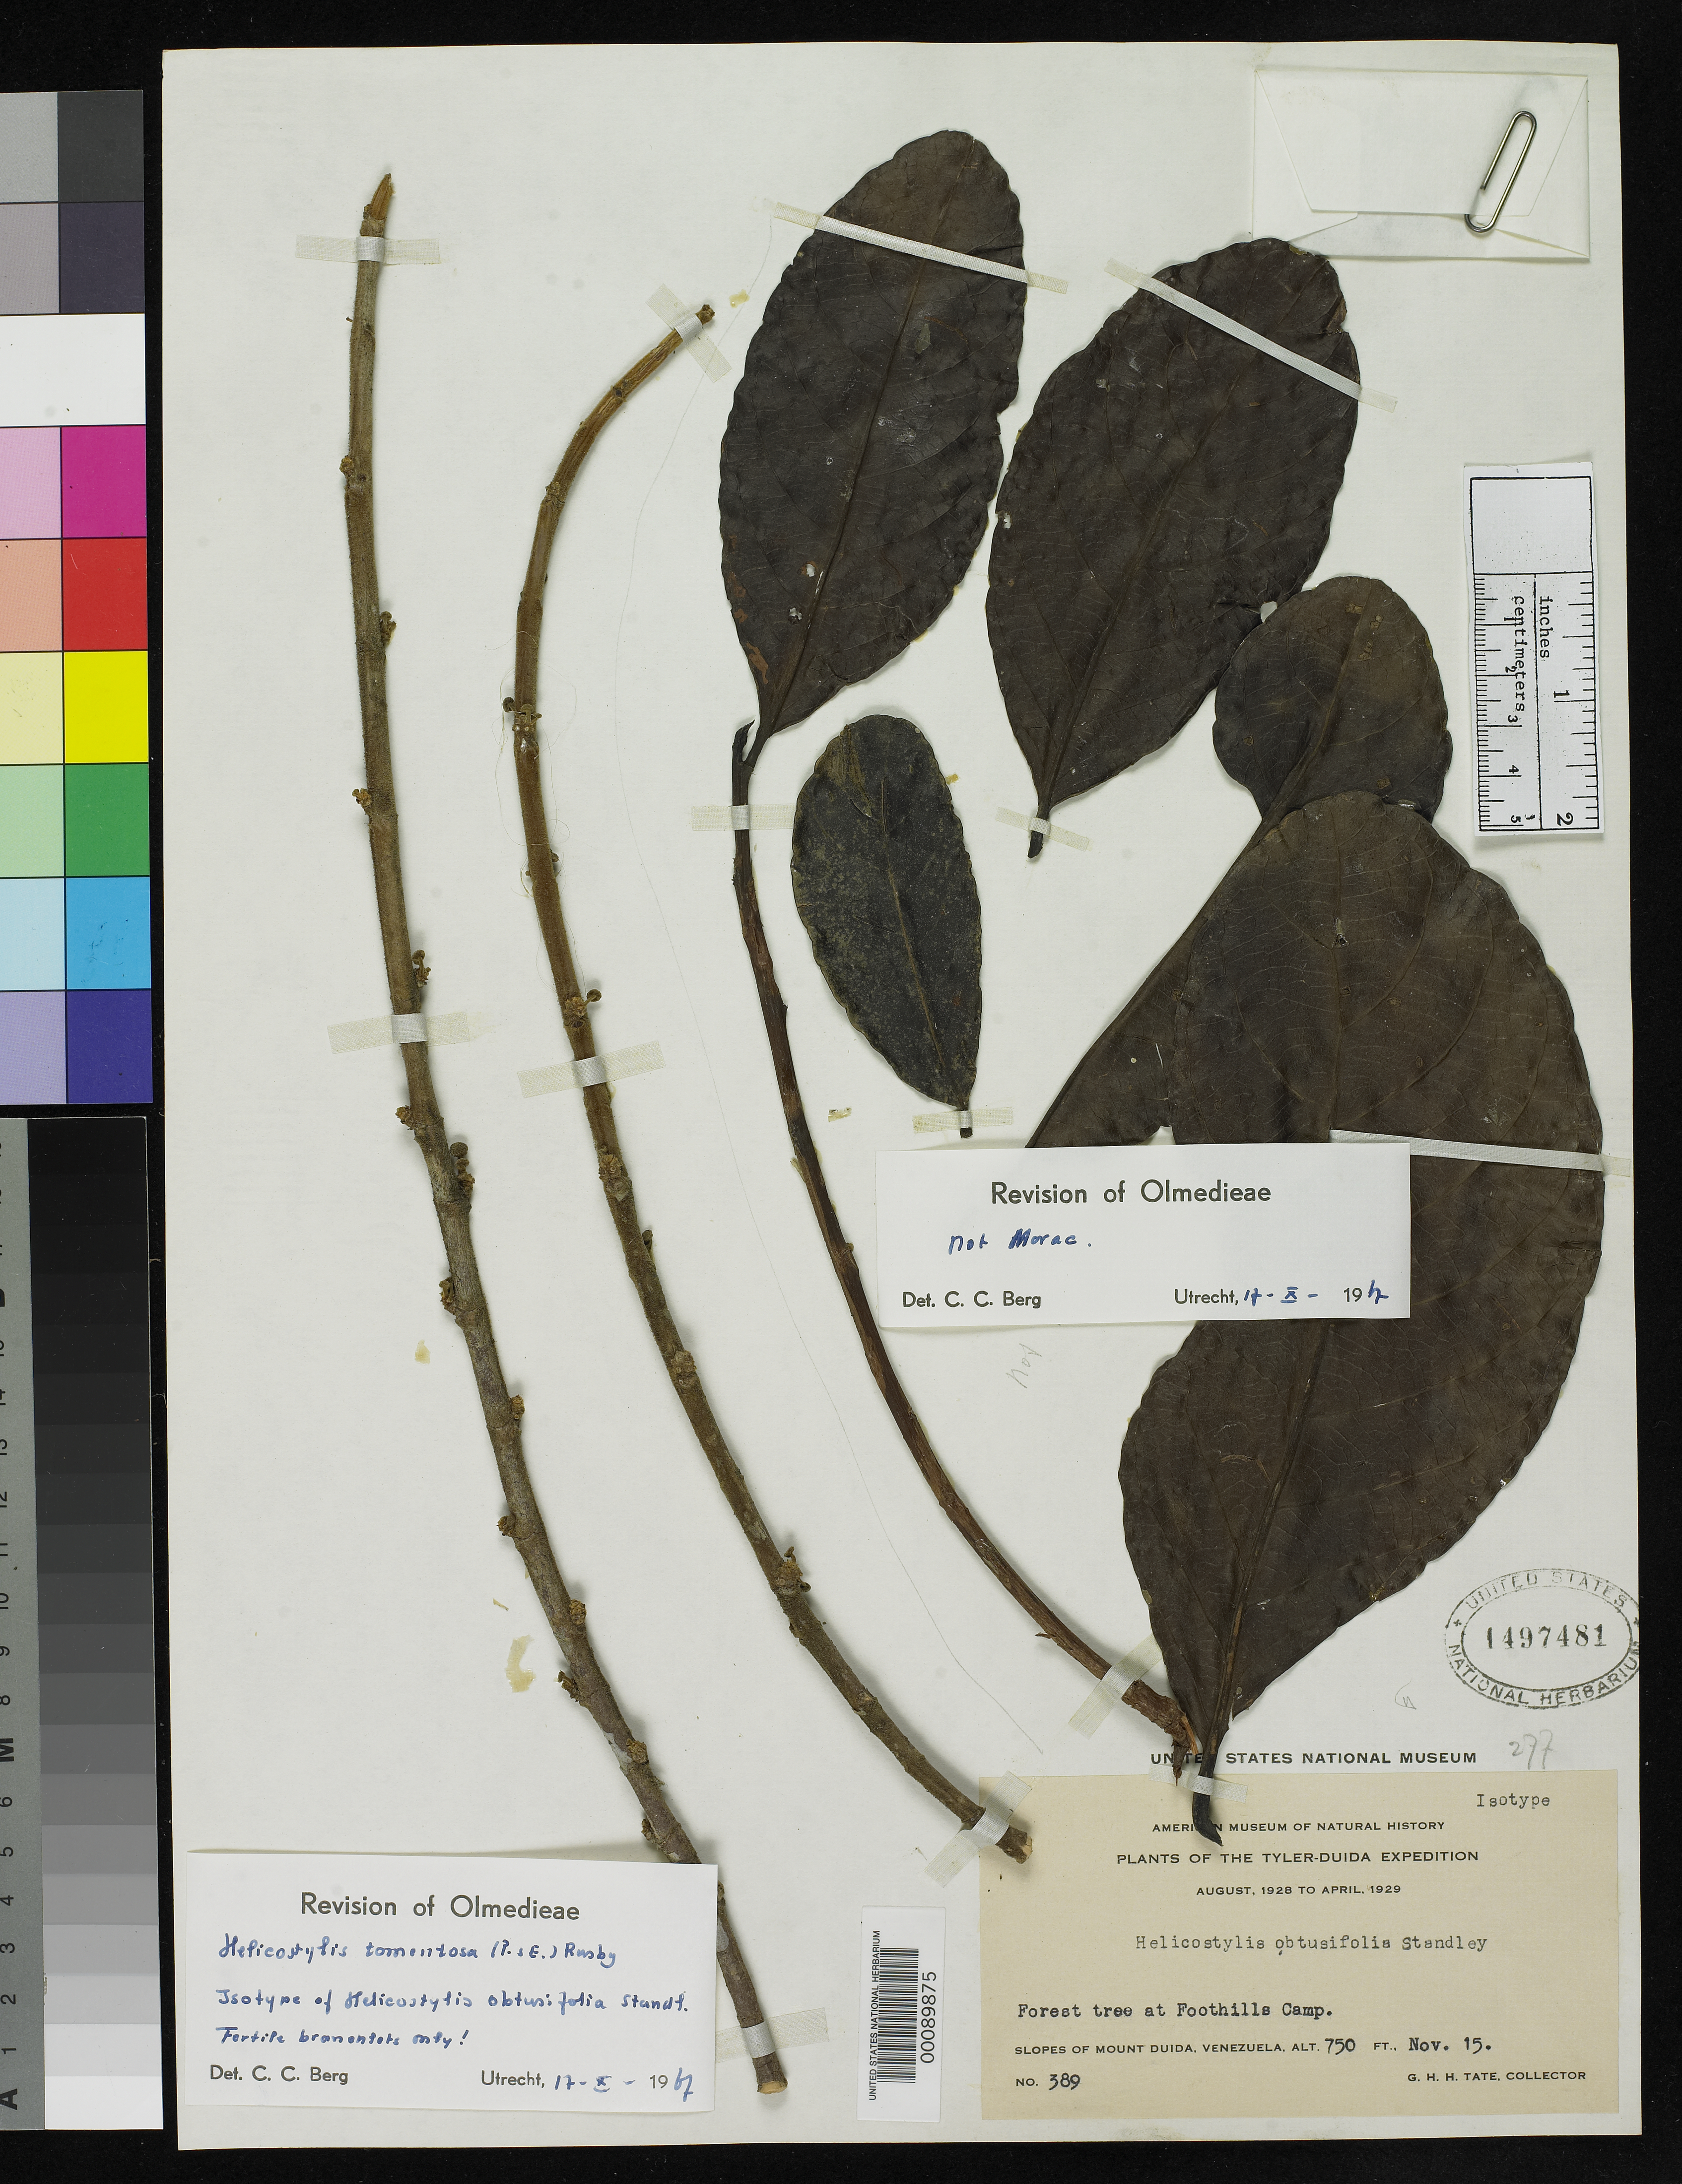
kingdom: Plantae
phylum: Tracheophyta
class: Magnoliopsida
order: Rosales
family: Moraceae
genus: Helicostylis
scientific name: Helicostylis obtusifolia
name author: Standl.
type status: Isotype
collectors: G. H. H.Tate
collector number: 389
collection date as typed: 15 Nov 1929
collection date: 1929-11-15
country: Venezuela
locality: Esmeralda, slopes of Mount Duida.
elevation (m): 229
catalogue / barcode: US 1497481